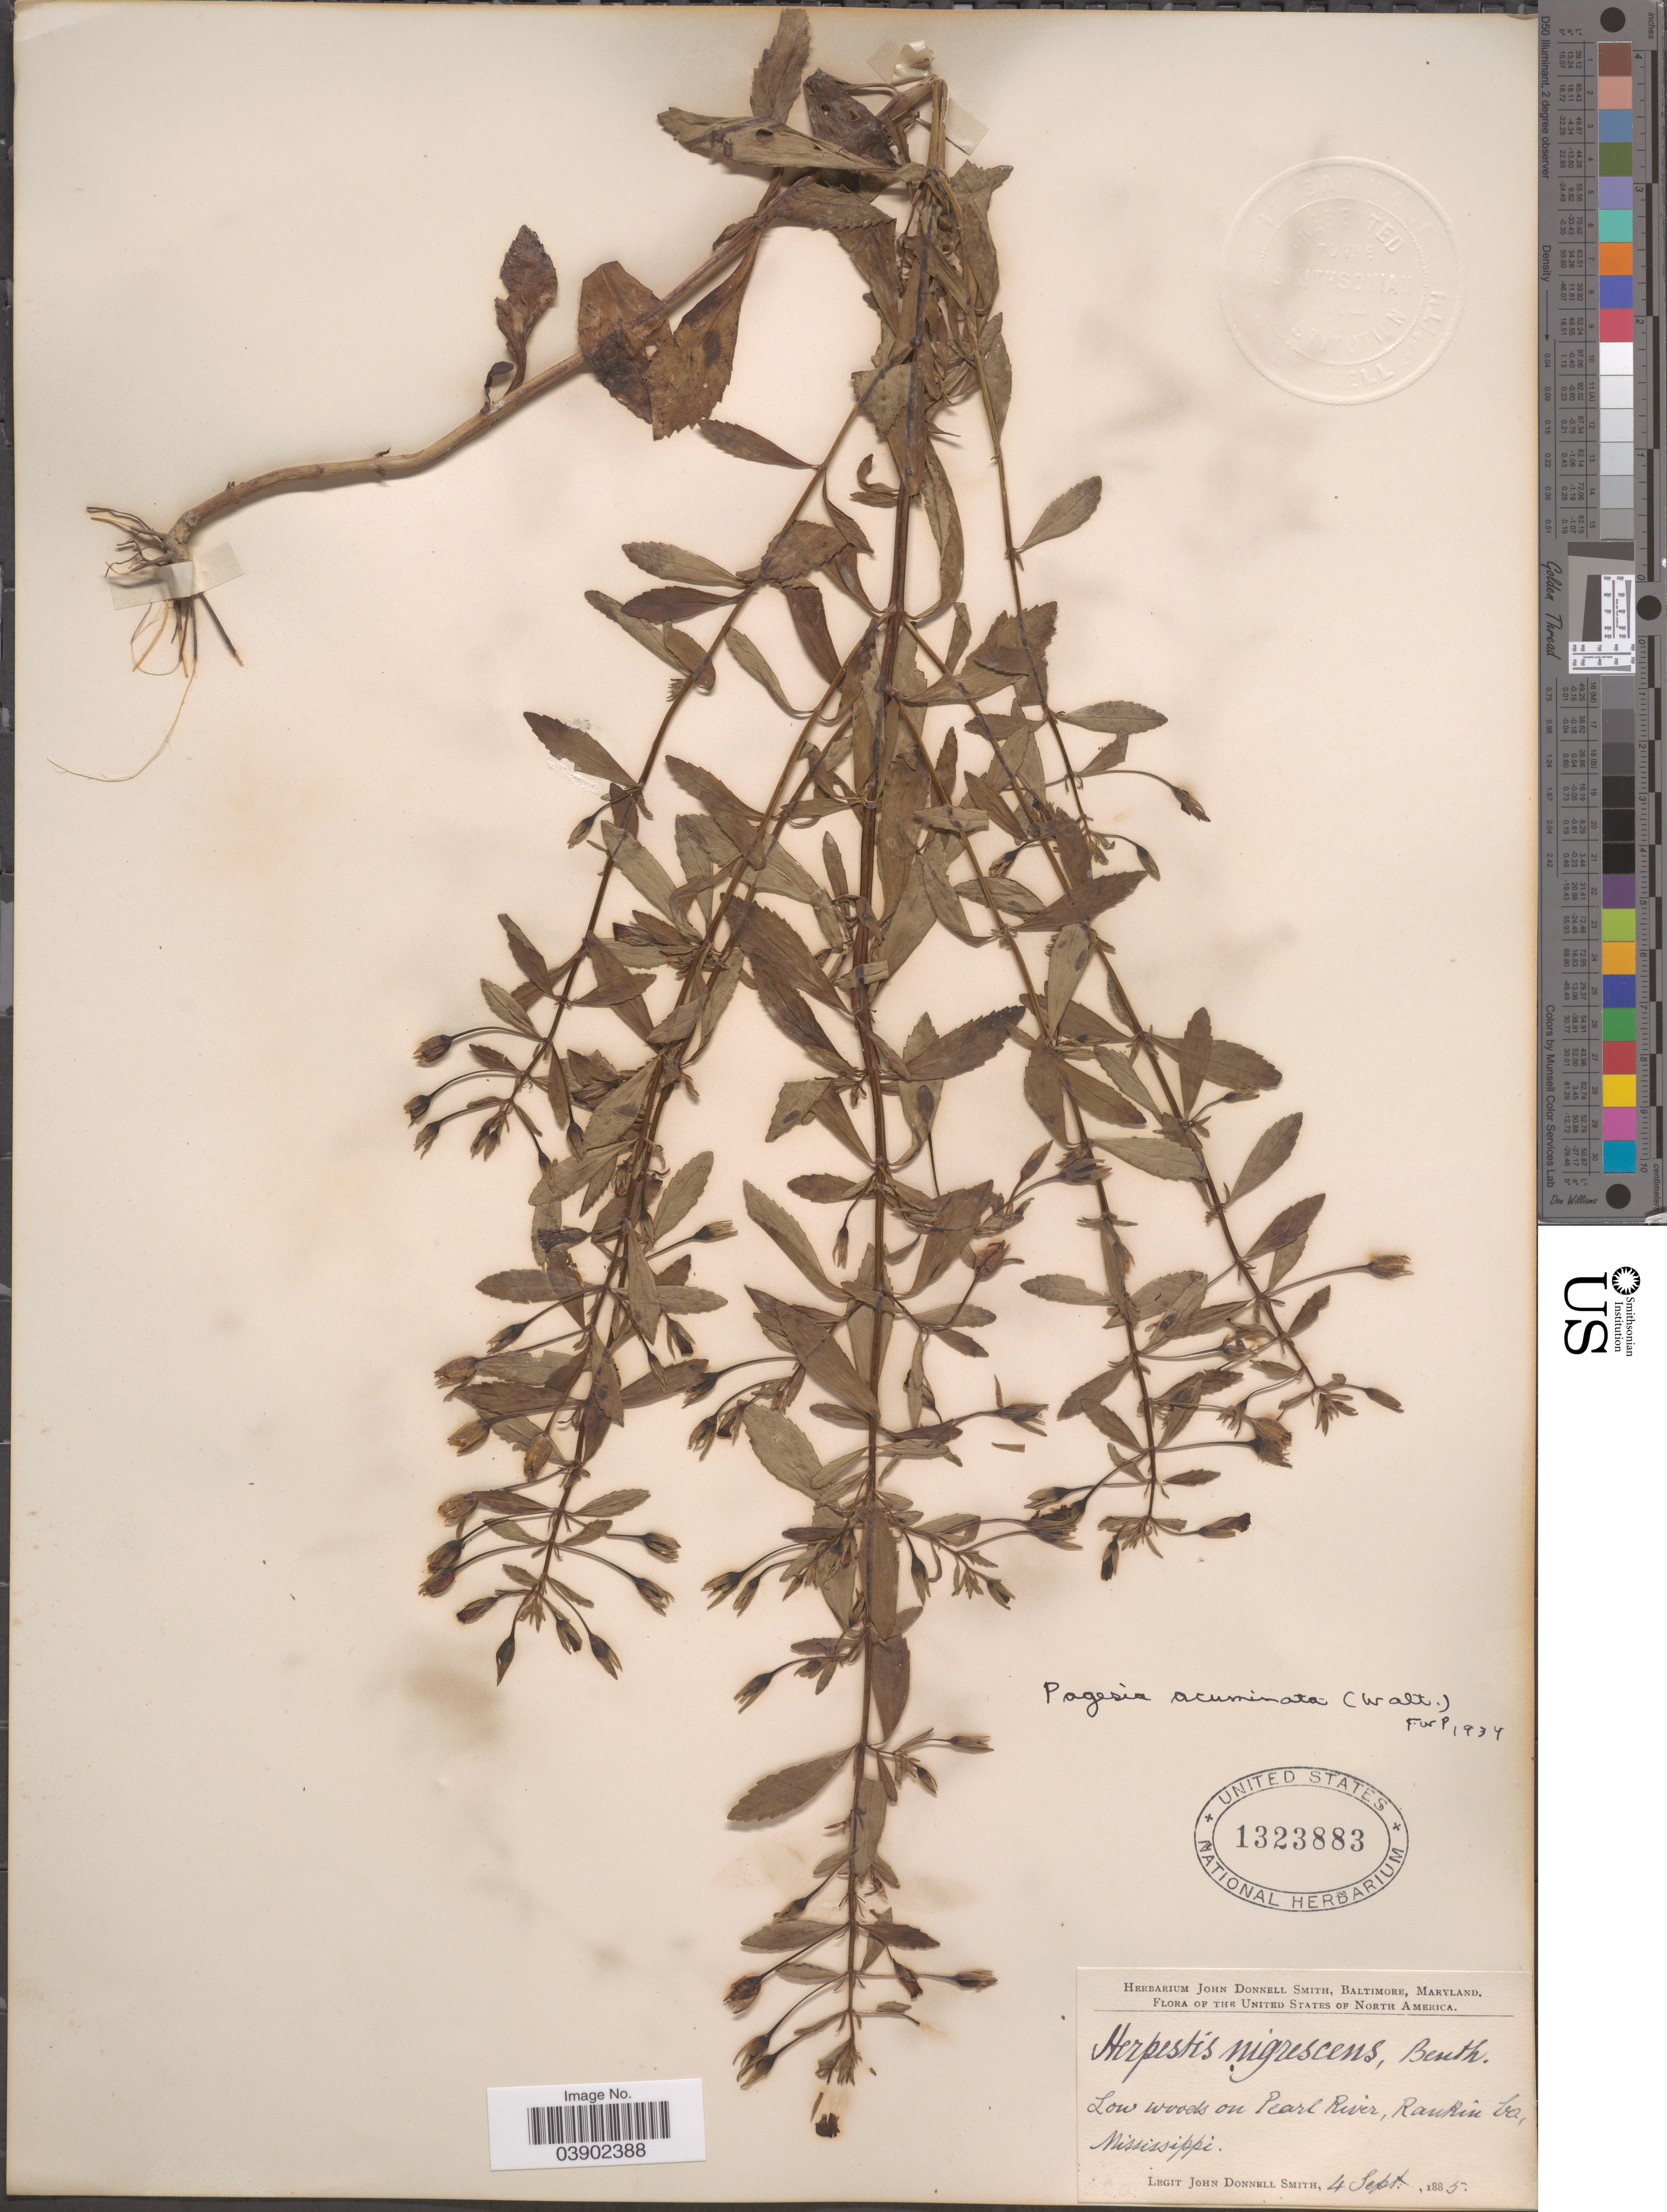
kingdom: Plantae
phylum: Tracheophyta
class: Magnoliopsida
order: Lamiales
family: Plantaginaceae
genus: Mecardonia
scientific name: Mecardonia vandellioides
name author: (Kunth) Pennell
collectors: J. Donnell Smith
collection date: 1885-09-04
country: United States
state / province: Mississippi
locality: Low woods on Pearl River, Rankin Co.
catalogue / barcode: US 1323883